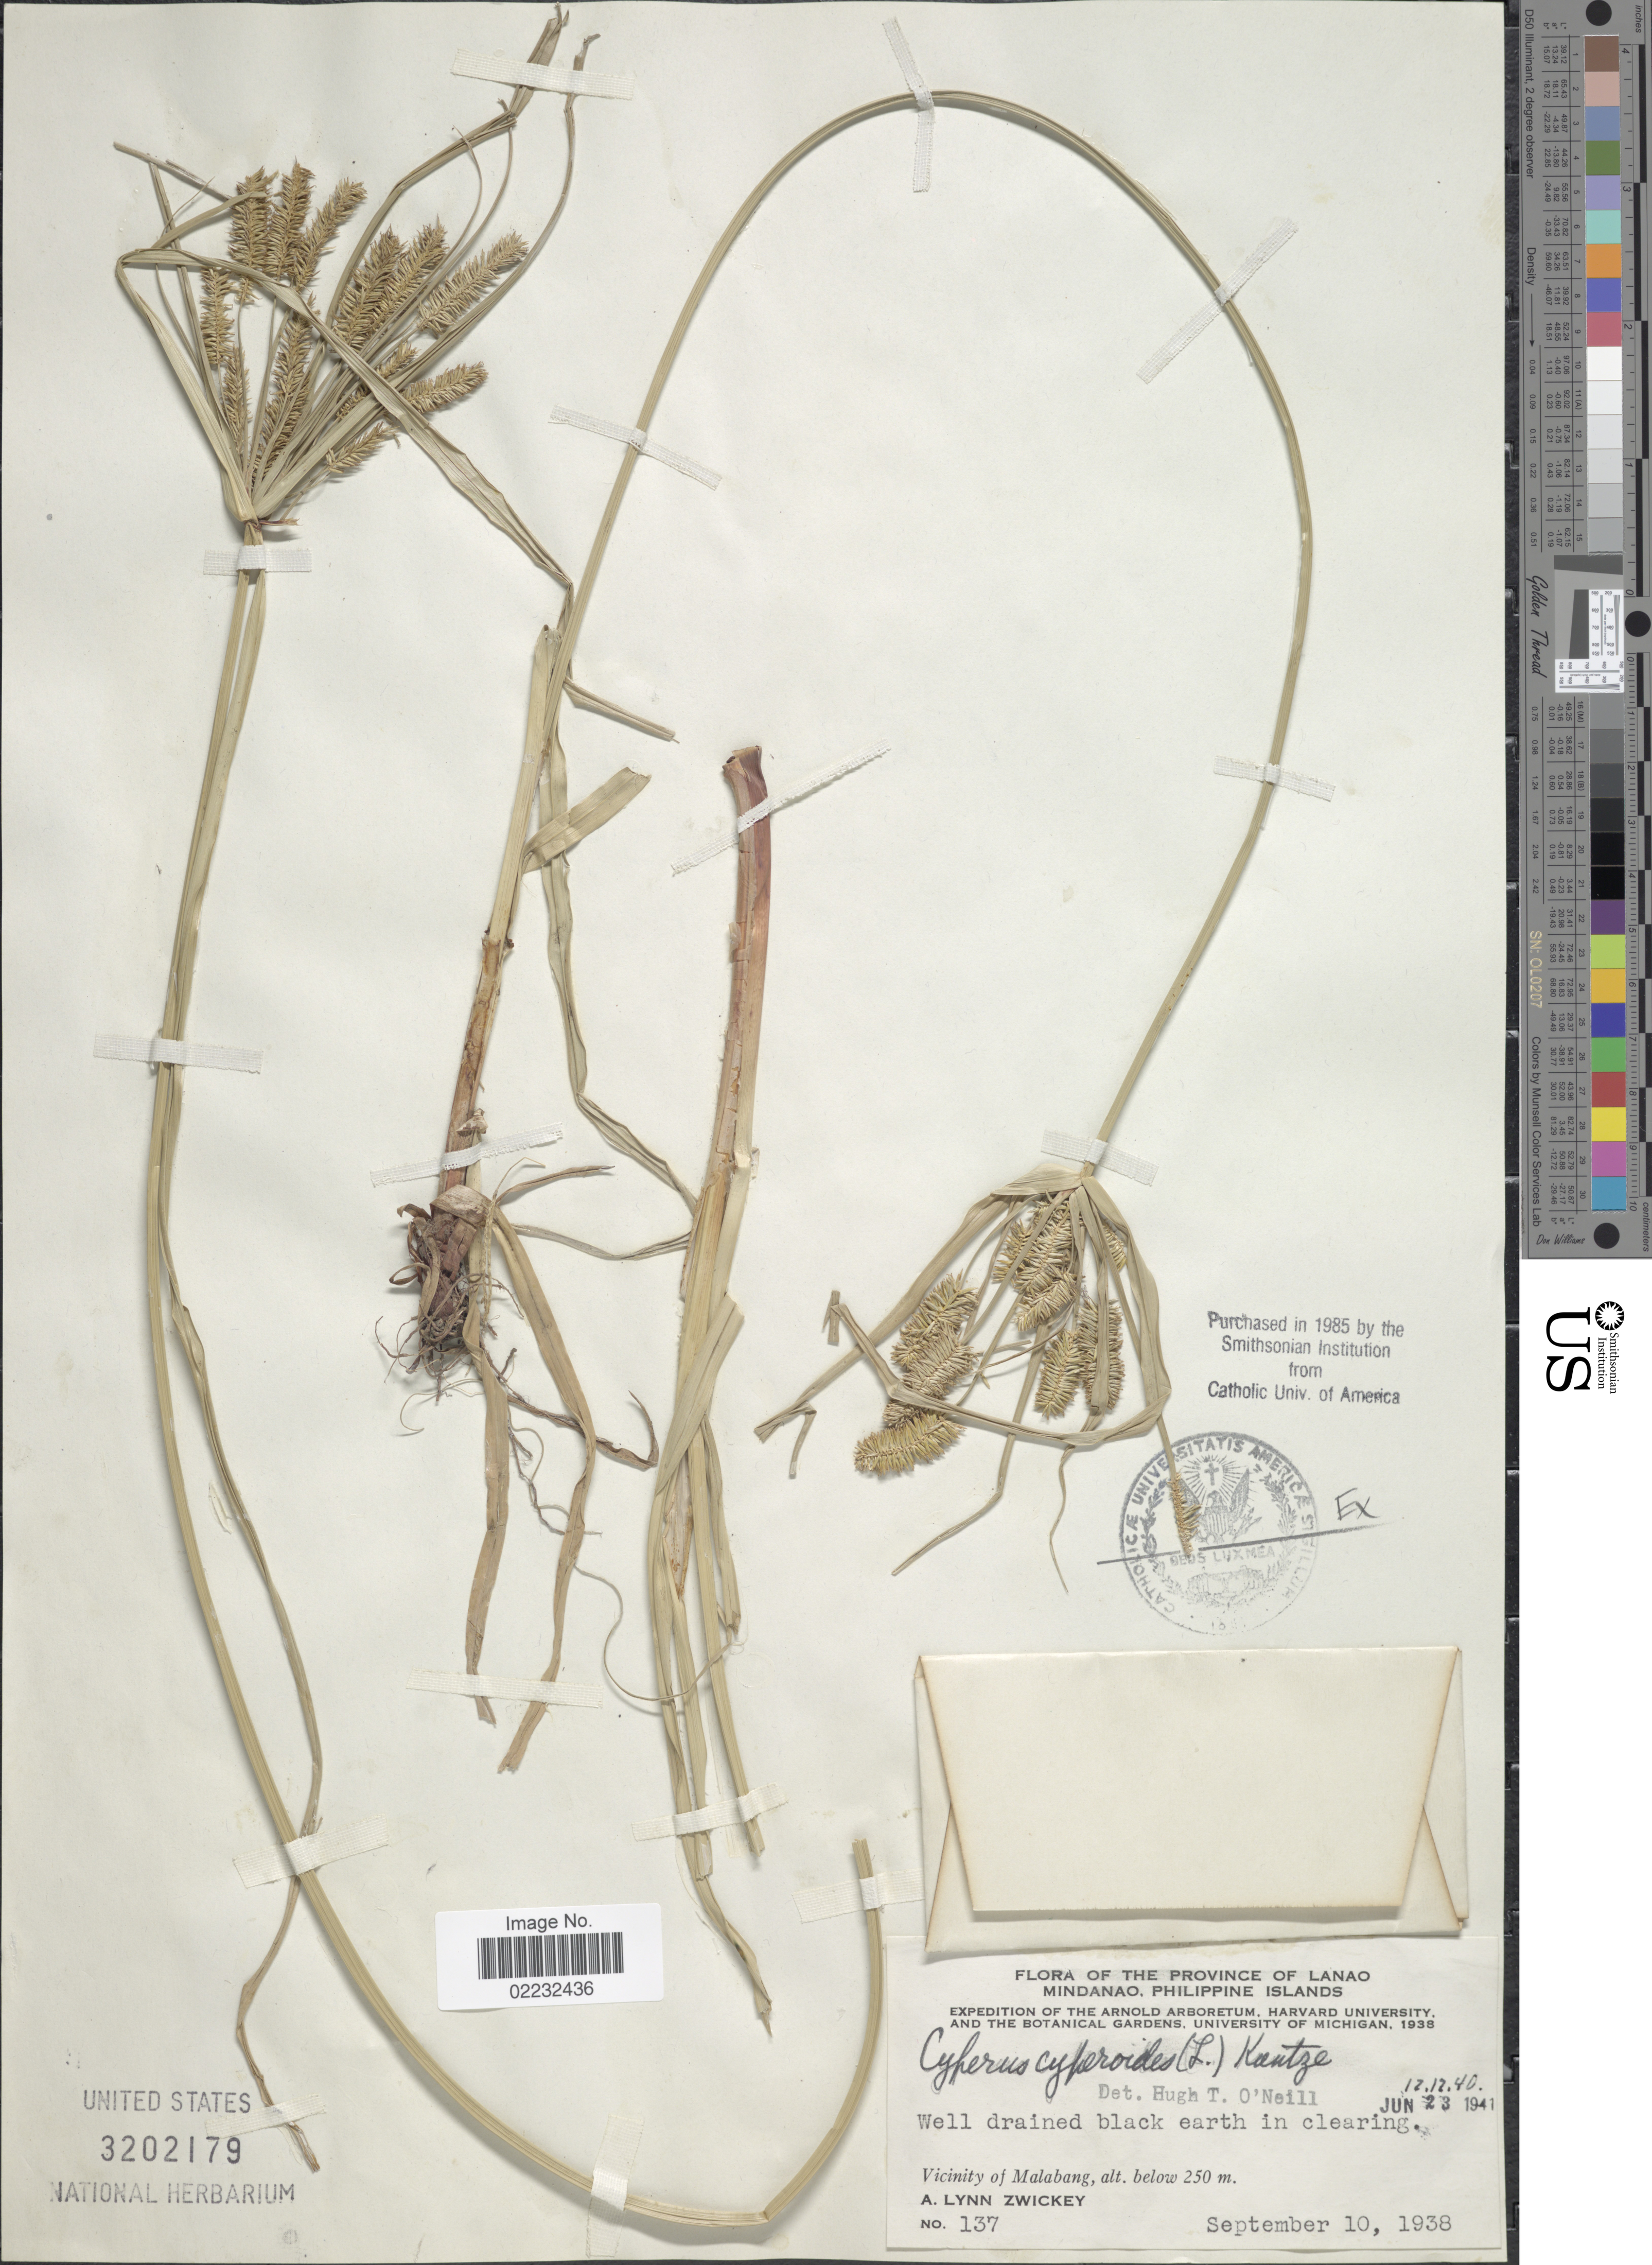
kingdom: Plantae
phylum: Tracheophyta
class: Liliopsida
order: Poales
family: Cyperaceae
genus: Cyperus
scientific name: Cyperus cyperoides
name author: (L.) Kuntze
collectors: A. Zwickey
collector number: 137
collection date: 1938-09-10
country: Philippines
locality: Province of Lanao Mindanao. Vicinity of Malabang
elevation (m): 250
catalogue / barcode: US 3202179